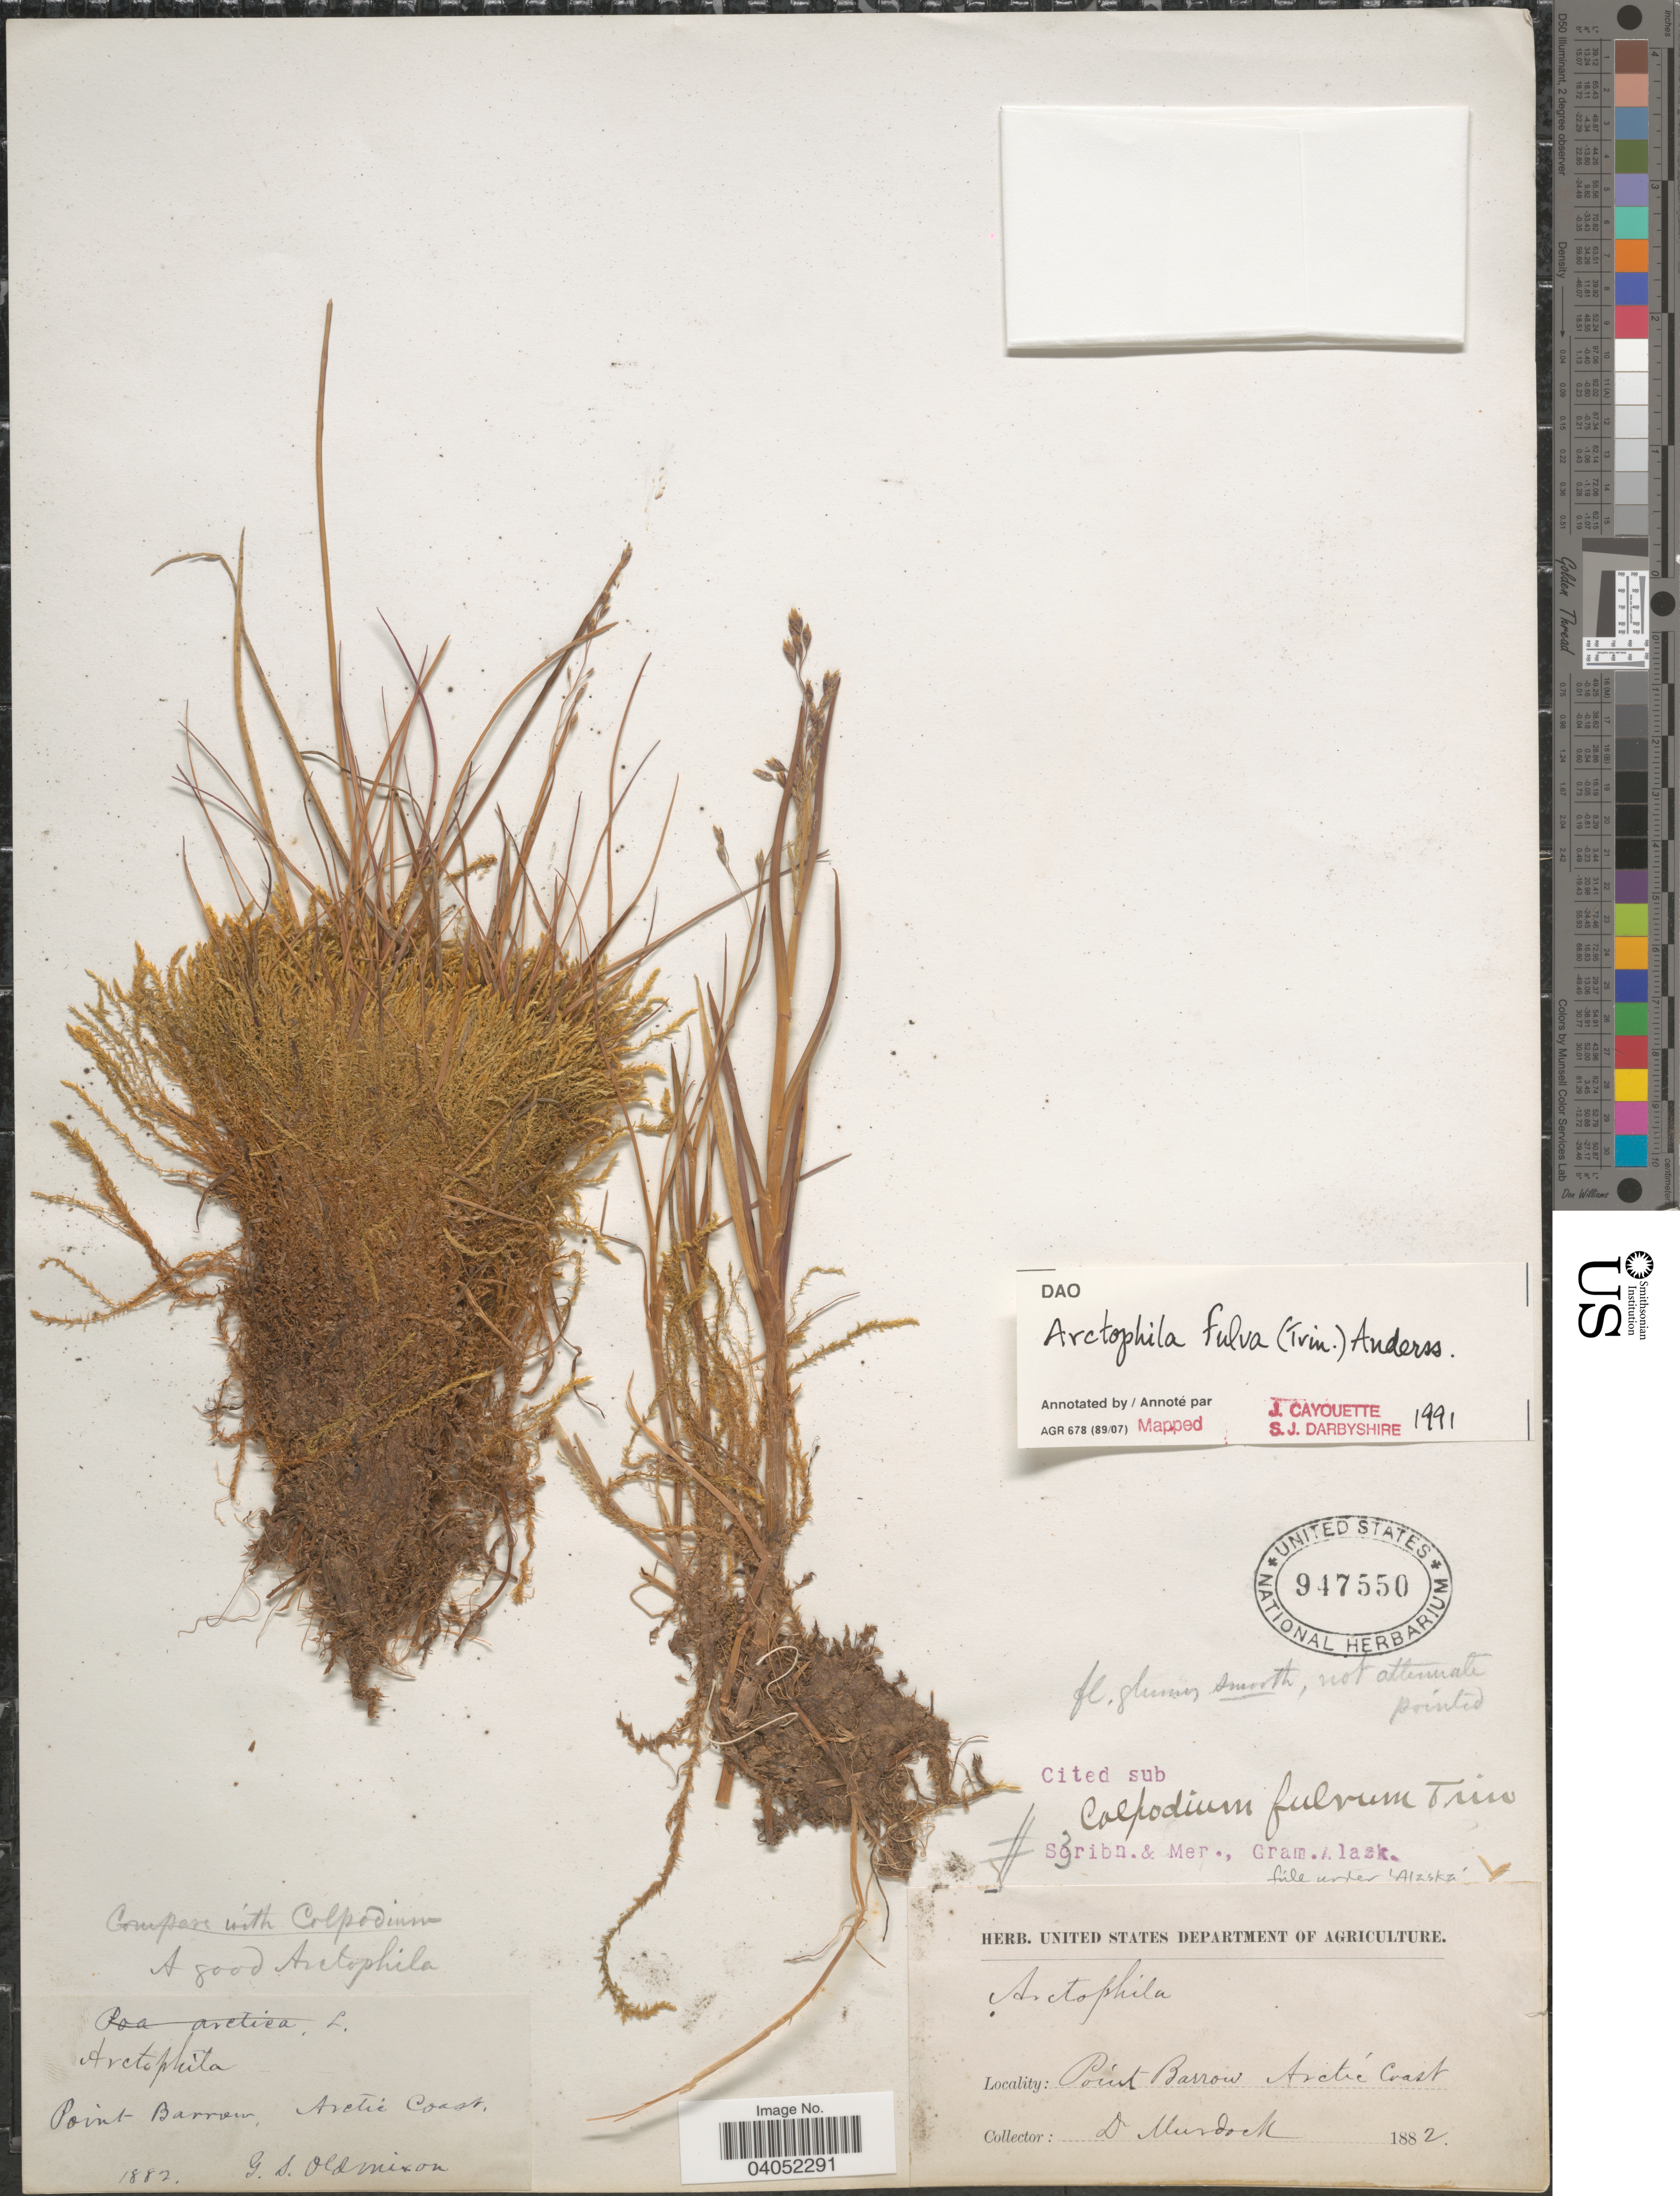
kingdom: Plantae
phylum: Tracheophyta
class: Liliopsida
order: Poales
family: Poaceae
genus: Arctophila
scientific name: Arctophila fulva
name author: (Trin.) Andersson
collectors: G. Oldmixon & -. Murdock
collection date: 1882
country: United States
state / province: Alaska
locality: Point Barrow, Arctic Coast.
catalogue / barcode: US 947550